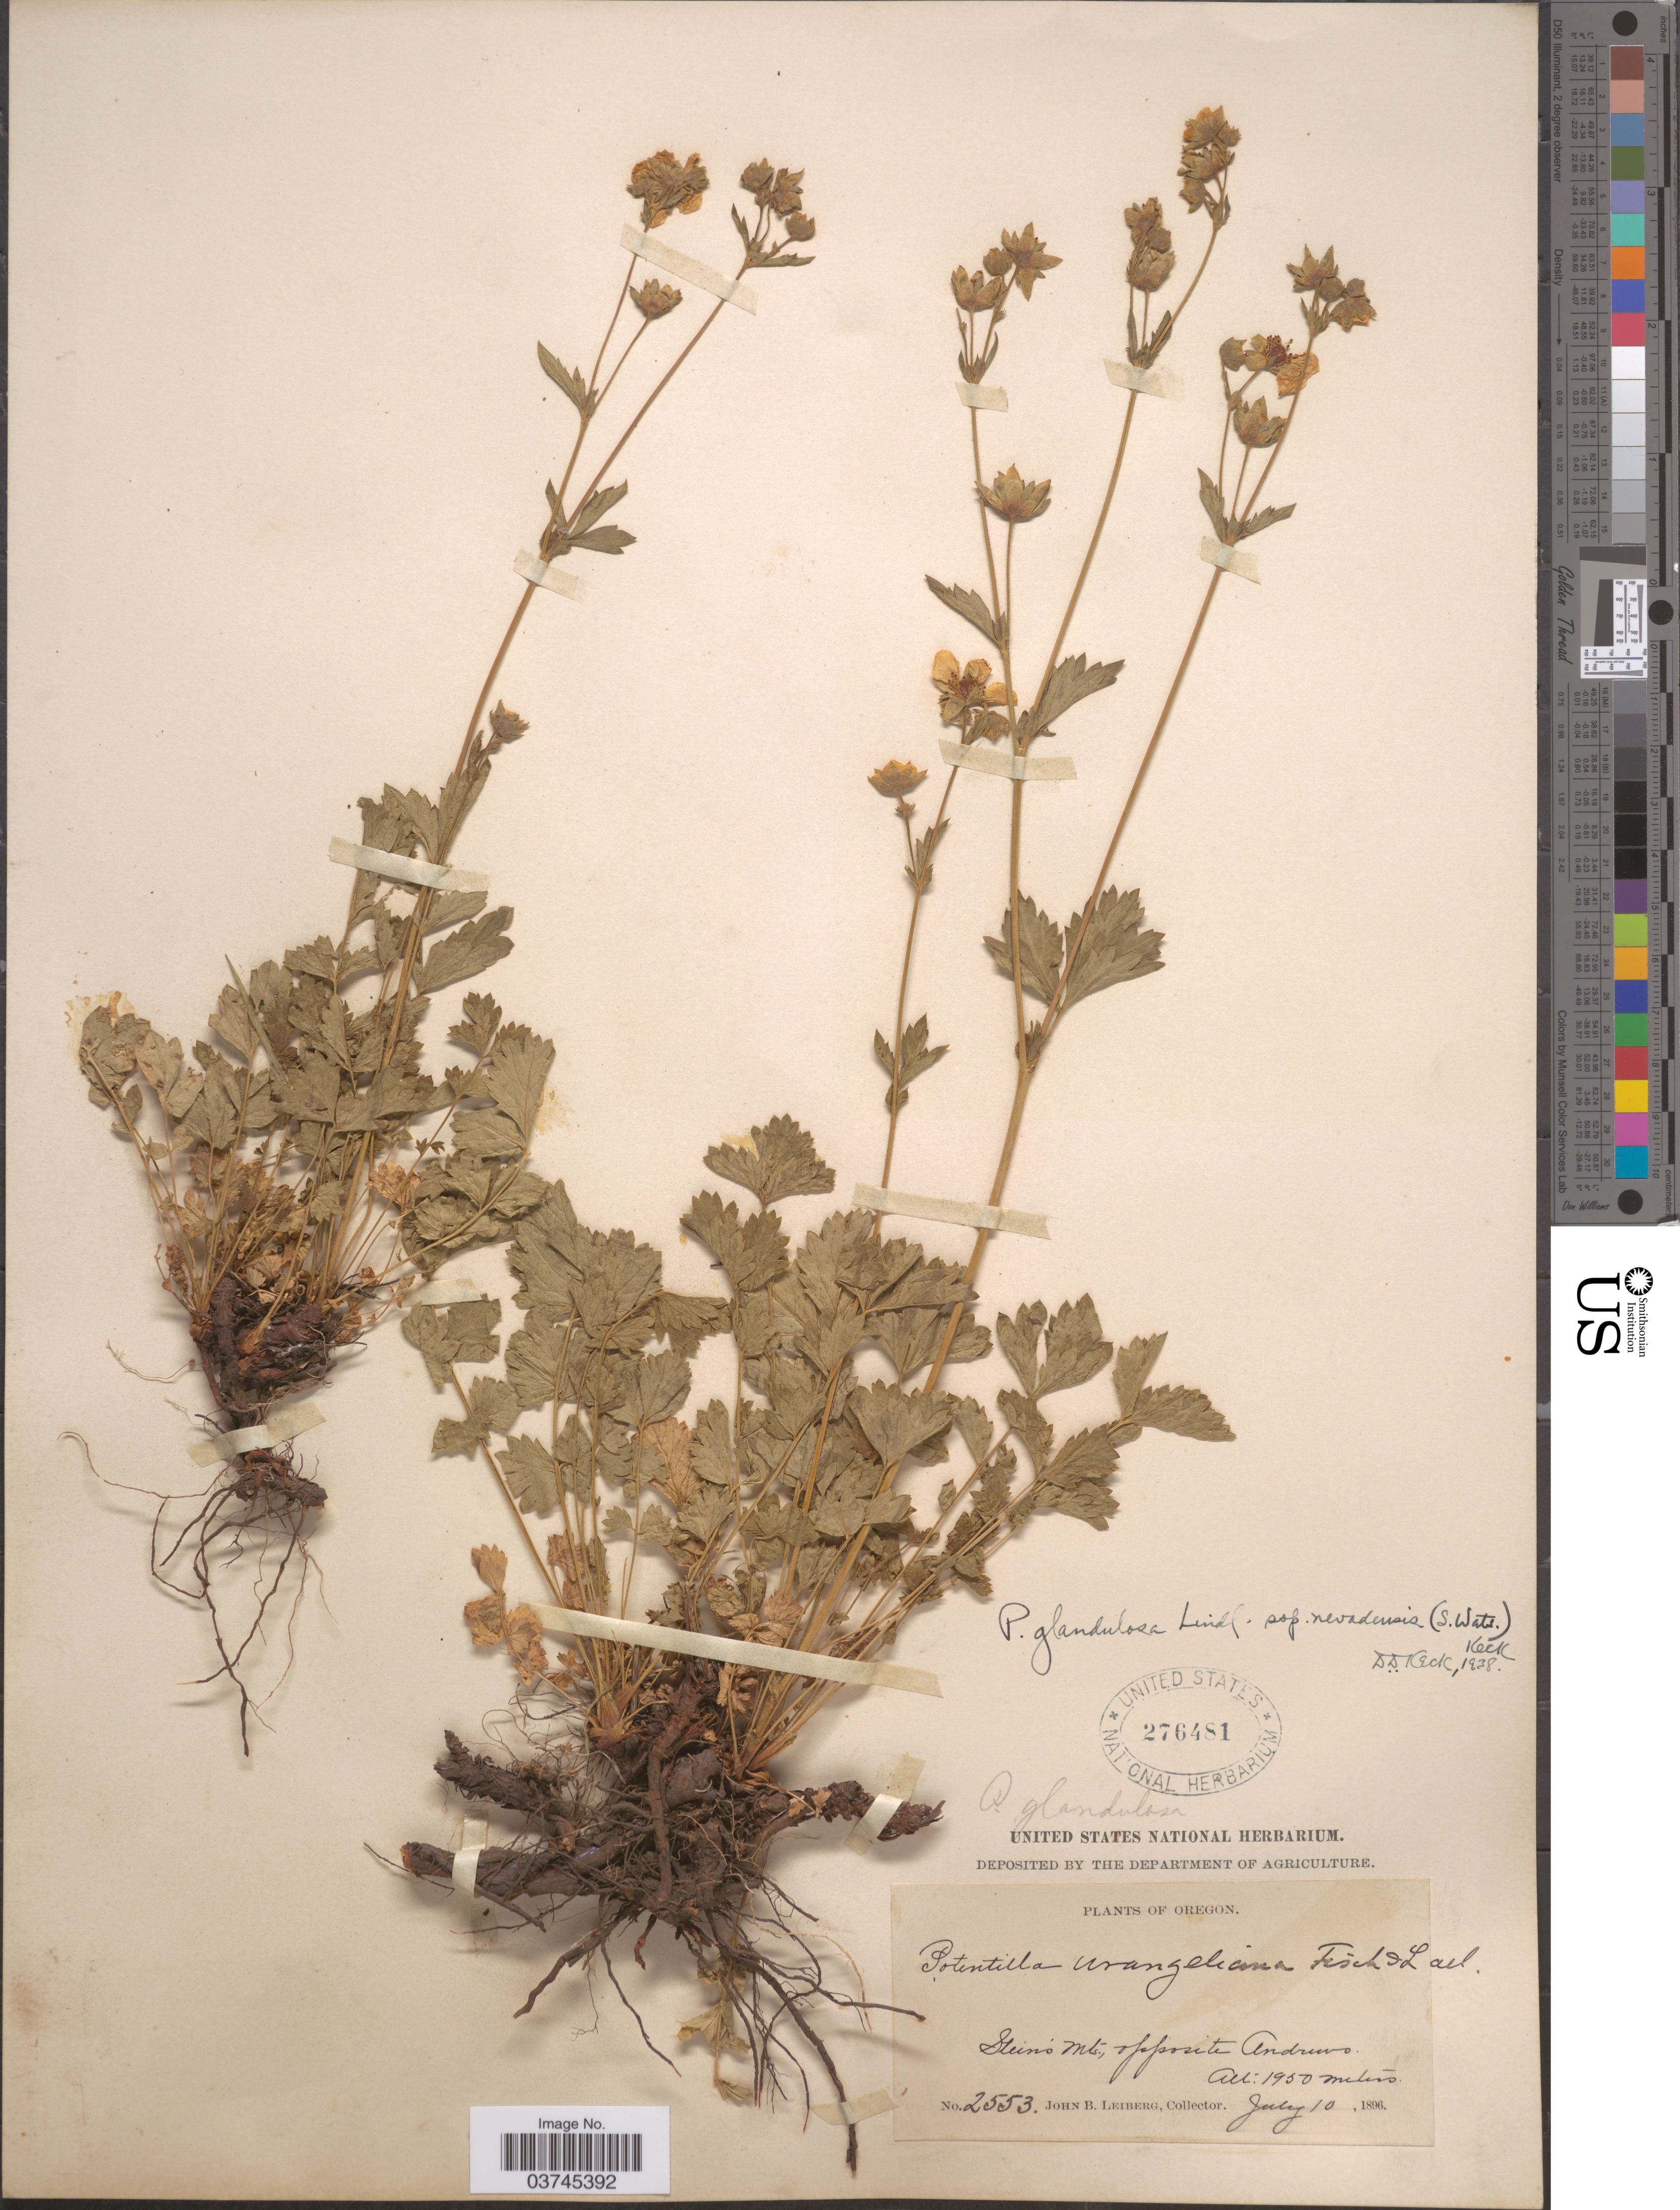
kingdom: Plantae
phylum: Tracheophyta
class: Magnoliopsida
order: Rosales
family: Rosaceae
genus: Drymocallis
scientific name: Drymocallis lactea var. austiniae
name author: (Jeps.) Ertter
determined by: Strong, Mark T., (BOT), Smithsonian Institution - National Museum of Natural History (UNITED STATES)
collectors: J. B. Leiberg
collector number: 2553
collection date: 1896-07-10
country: United States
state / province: Oregon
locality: Stein's Mts. opposite Andrews.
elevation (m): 1950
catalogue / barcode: US 276481